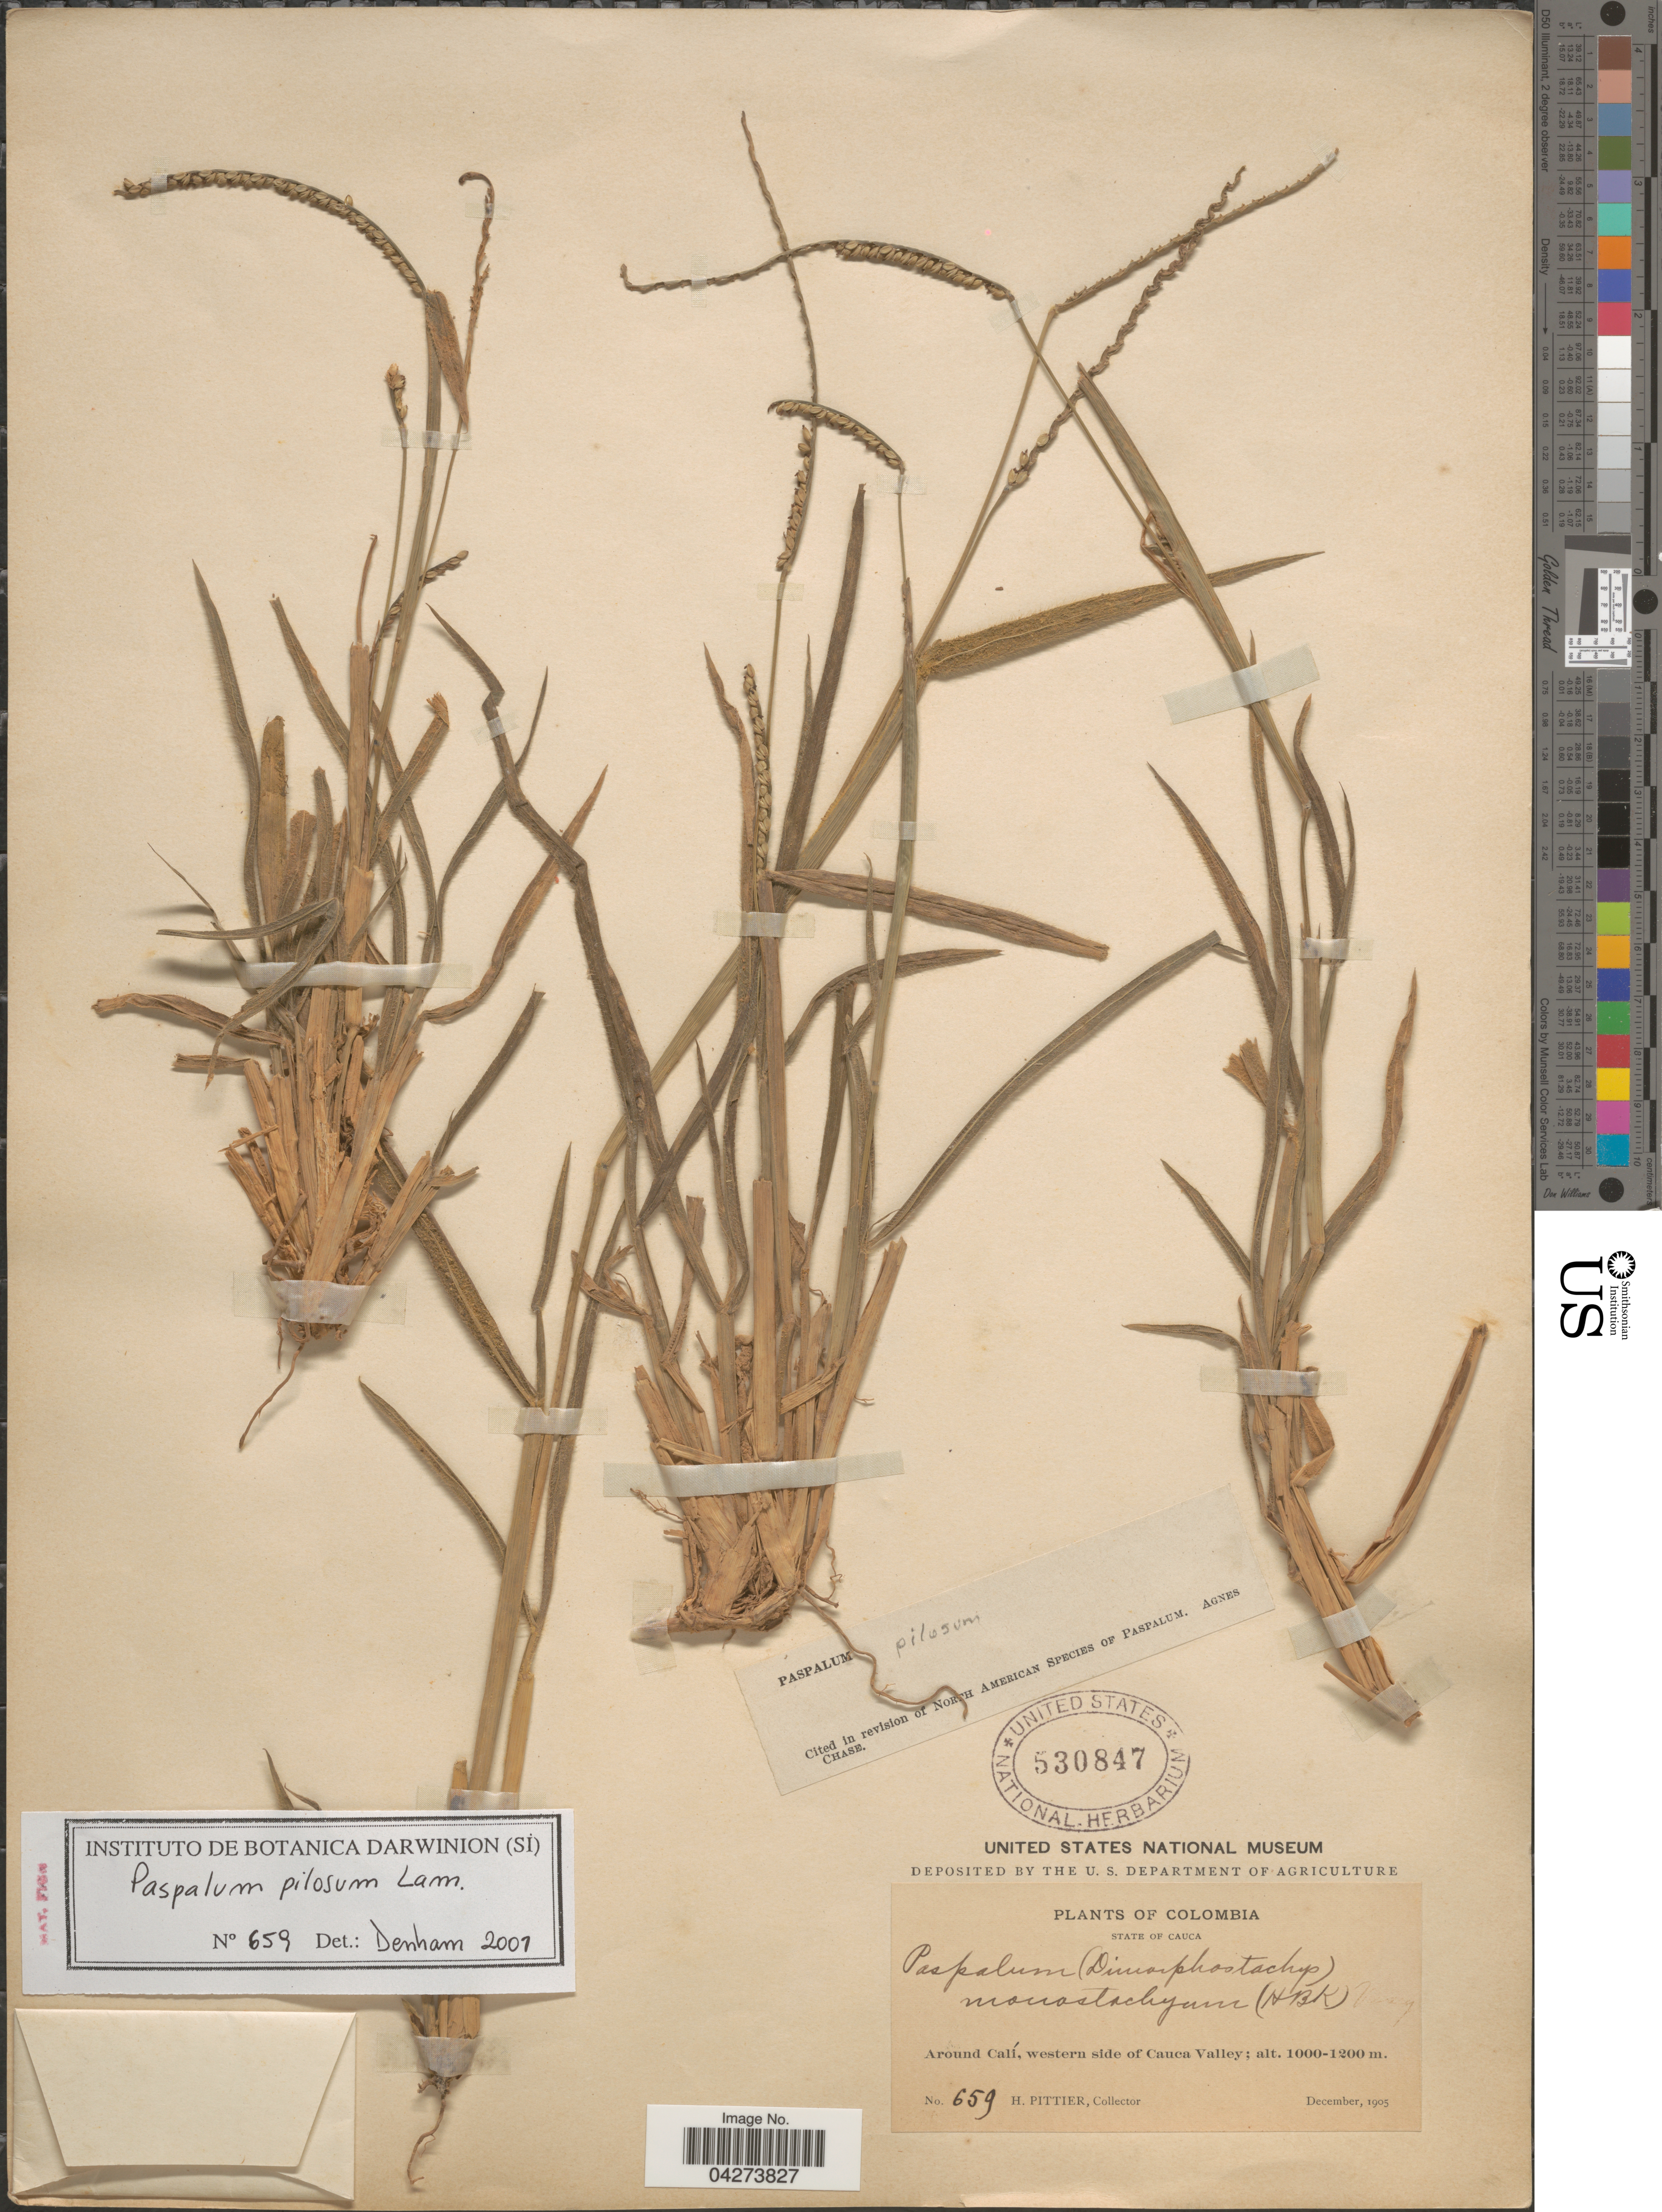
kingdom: Plantae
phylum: Tracheophyta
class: Liliopsida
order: Poales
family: Poaceae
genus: Paspalum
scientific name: Paspalum pilosum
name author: Lam.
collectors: H. F. Pittier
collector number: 659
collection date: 1905-12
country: Colombia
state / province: Cauca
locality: Around Calí, western side of Cauca Valley.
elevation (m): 1000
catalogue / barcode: US 530847